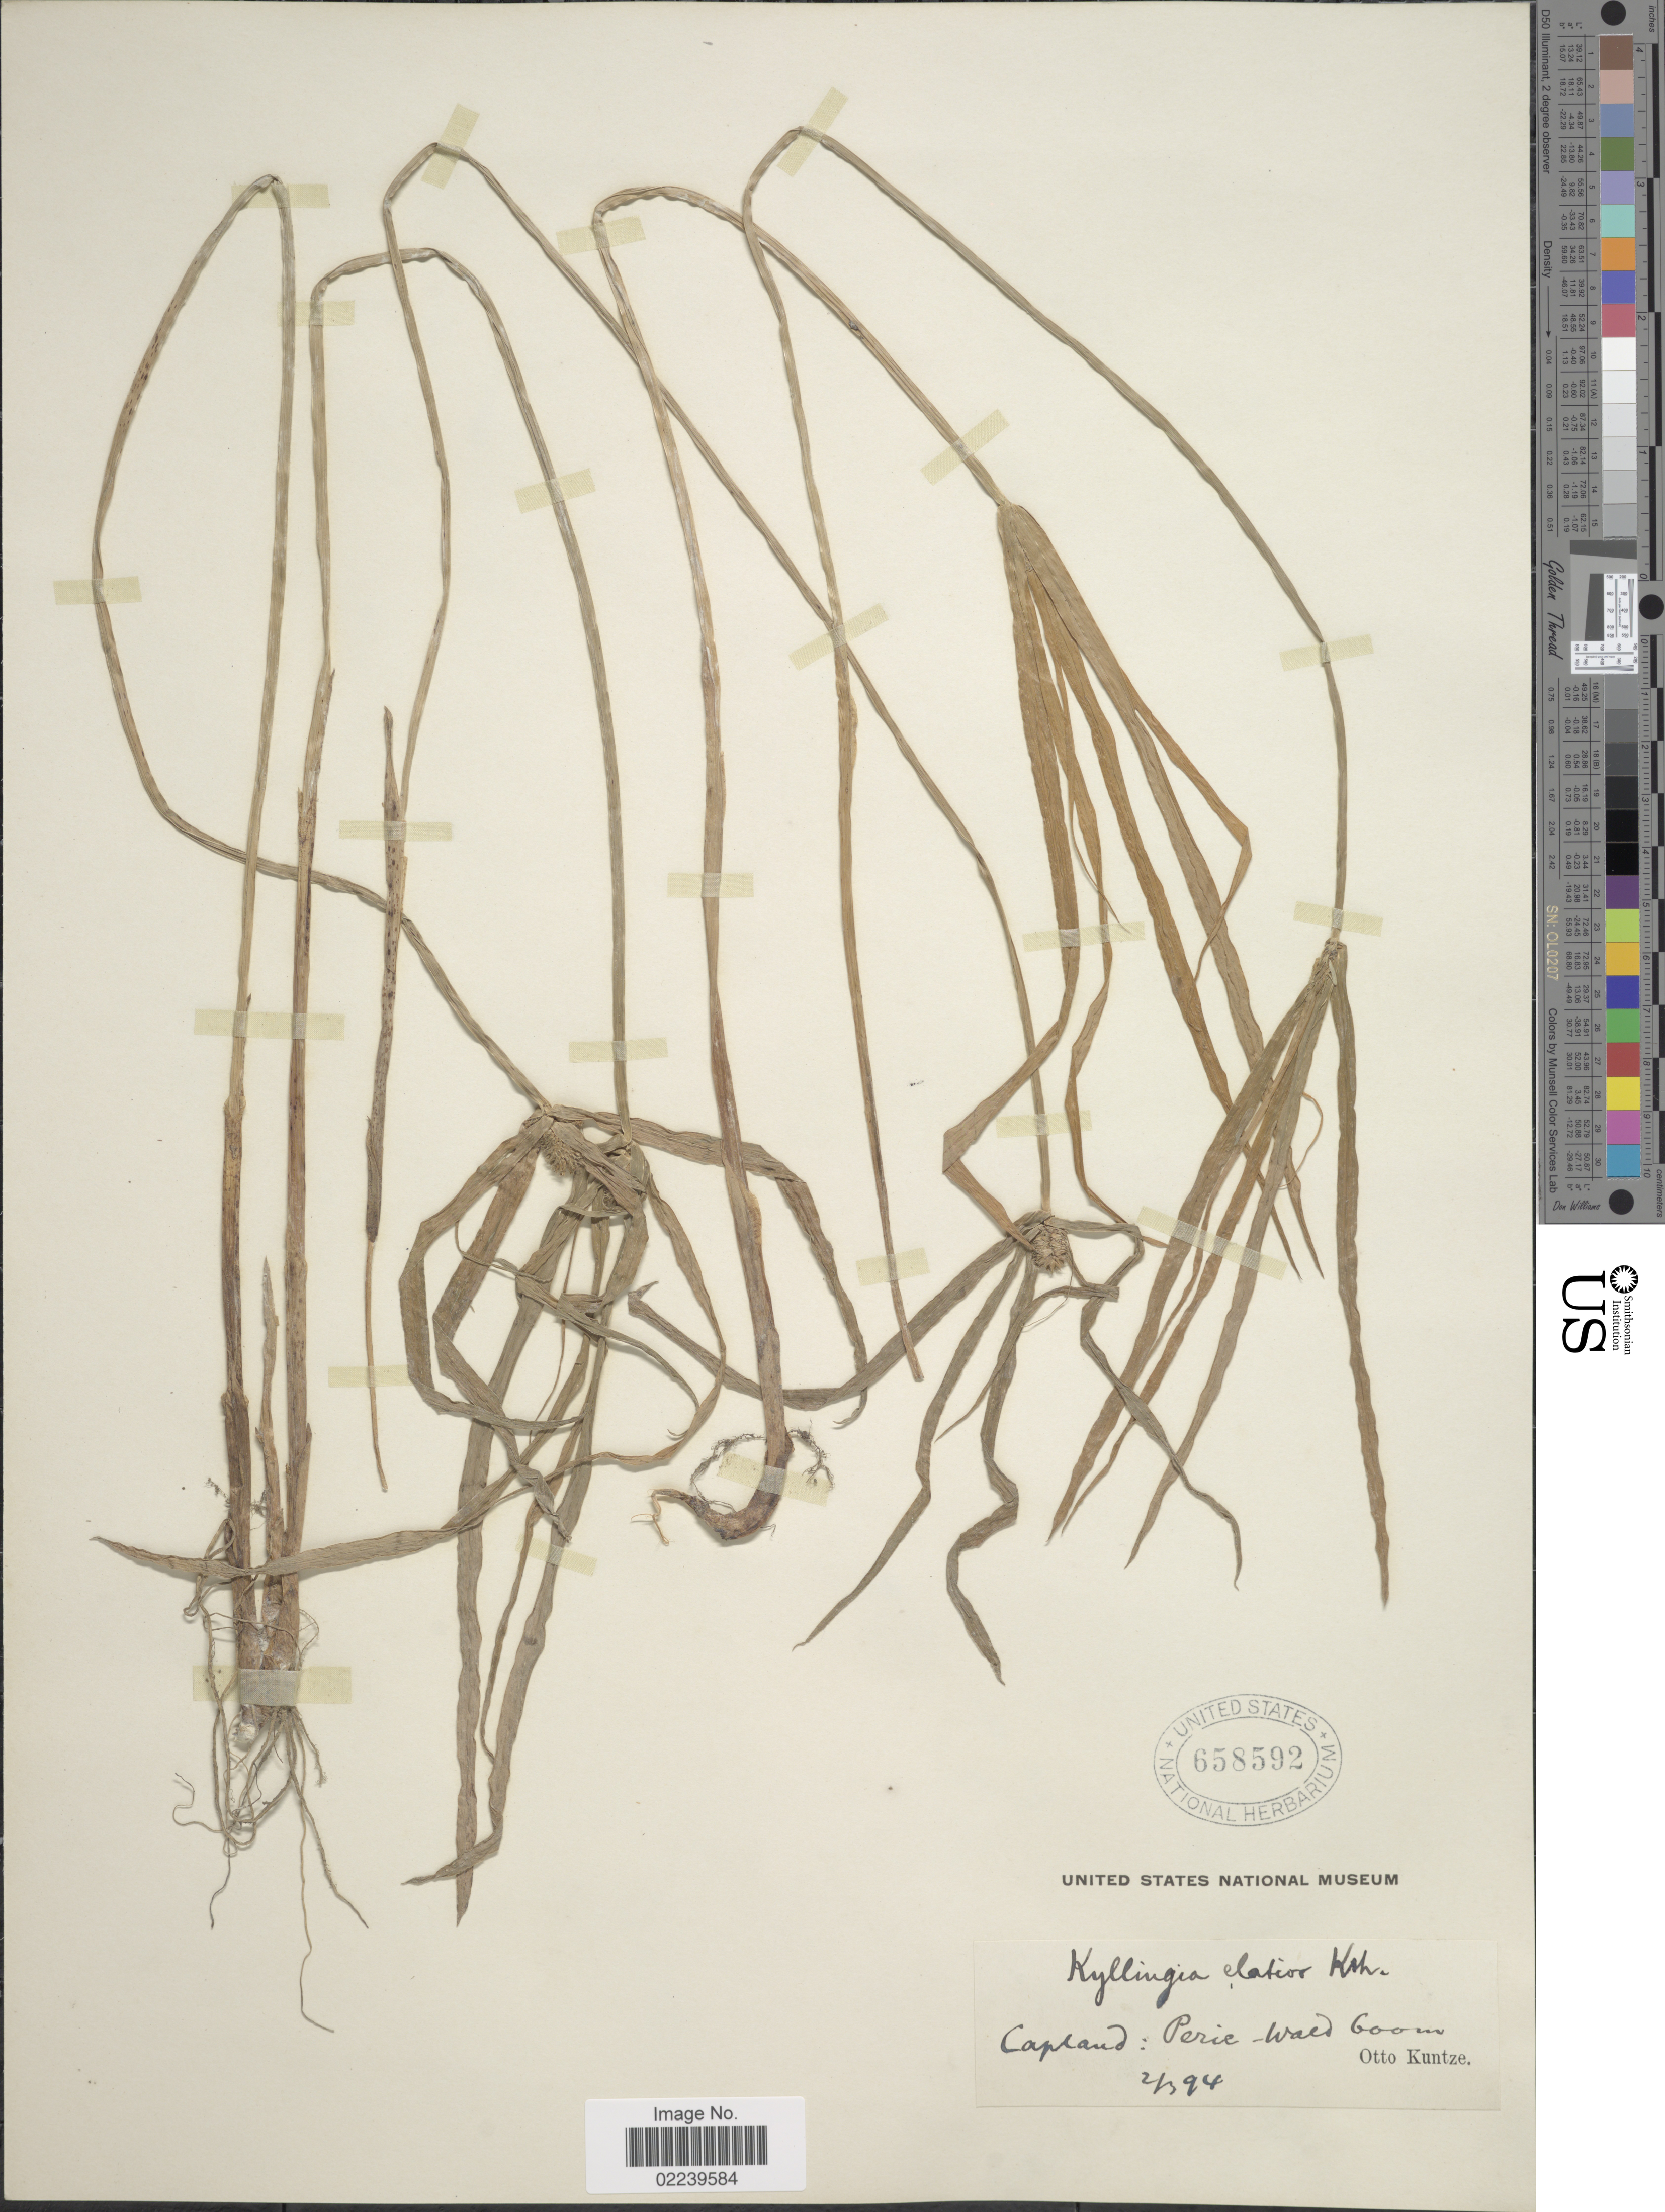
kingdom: Plantae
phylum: Tracheophyta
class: Liliopsida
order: Poales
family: Cyperaceae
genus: Cyperus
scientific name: Cyperus ruwenzoriensis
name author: (C.B. Clarke) Huygh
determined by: Strong, M. T., (US), Smithsonian Institution - National Museum of Natural History (UNITED STATES)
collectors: C.E.O. Kuntze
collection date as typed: Transcribed d/m/y: 2/3/94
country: South Africa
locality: Capland: Perie - Wald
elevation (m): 600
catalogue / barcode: US 658592